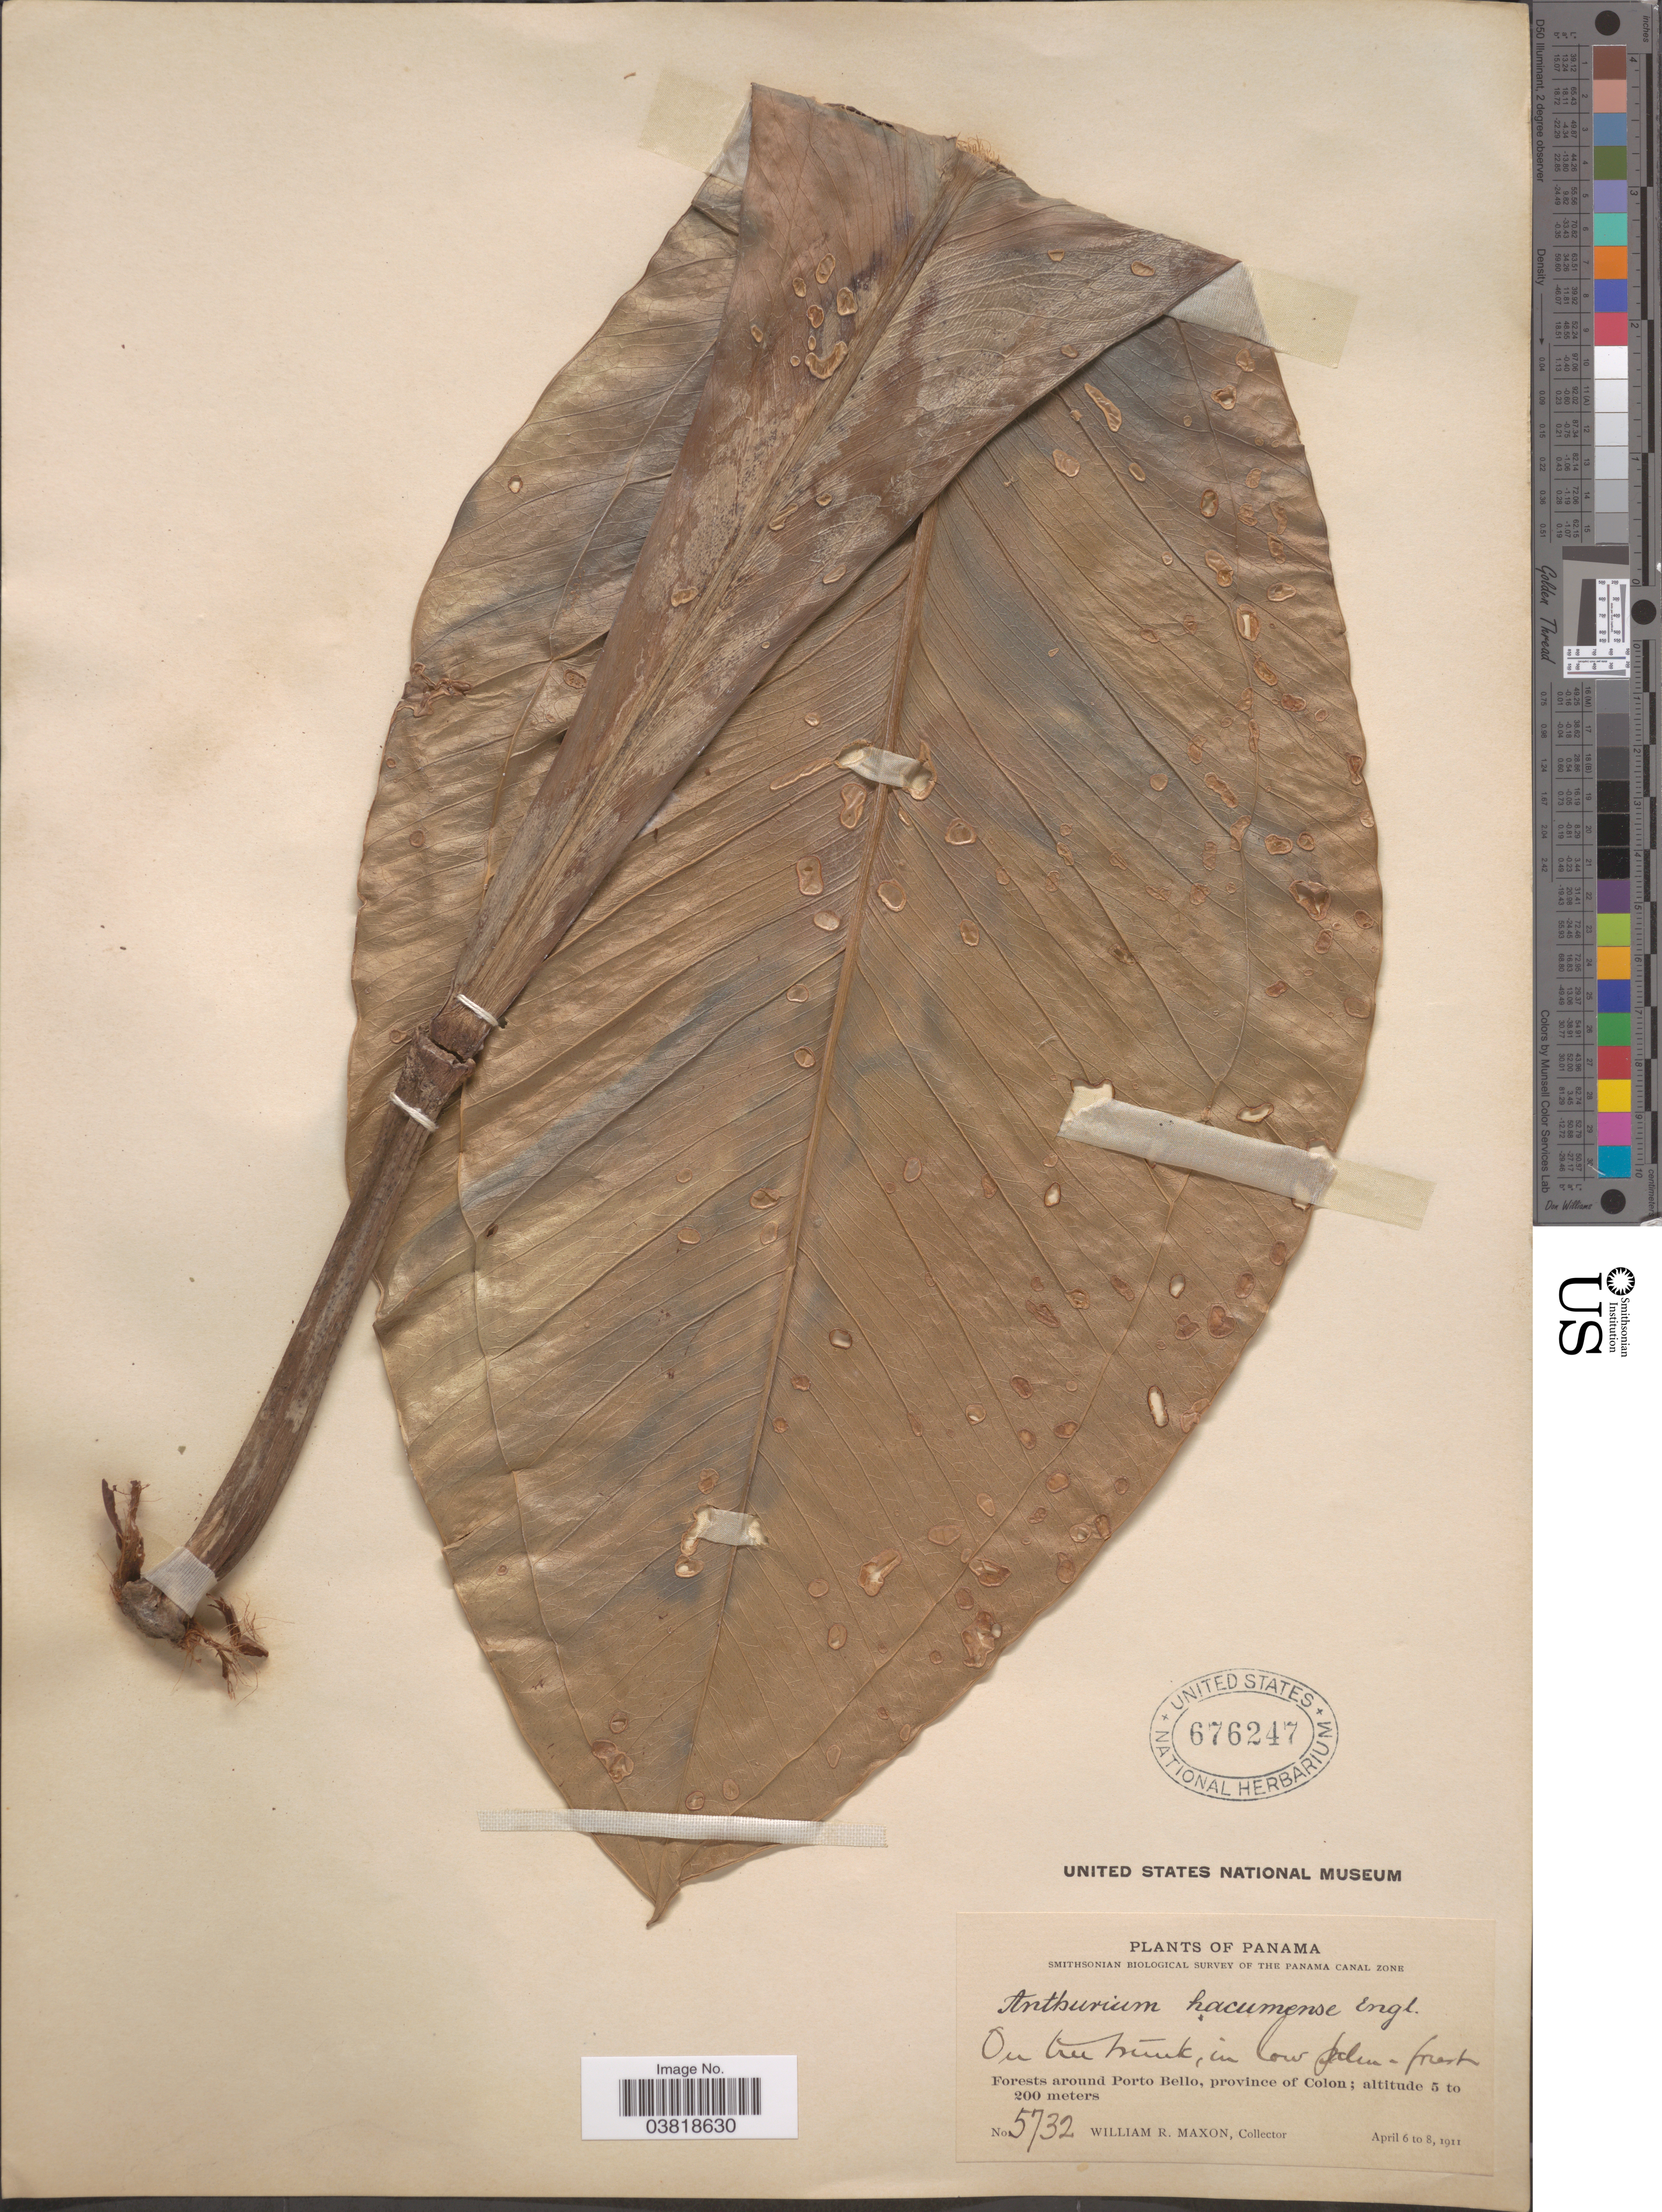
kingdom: Plantae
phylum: Tracheophyta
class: Liliopsida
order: Alismatales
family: Araceae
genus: Anthurium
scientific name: Anthurium hacumense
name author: Engl.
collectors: W. R. Maxon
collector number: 5732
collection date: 1911-04-06/1911-04-08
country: Panama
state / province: Colón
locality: Forests around Porto Bello.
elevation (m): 5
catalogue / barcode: US 676247